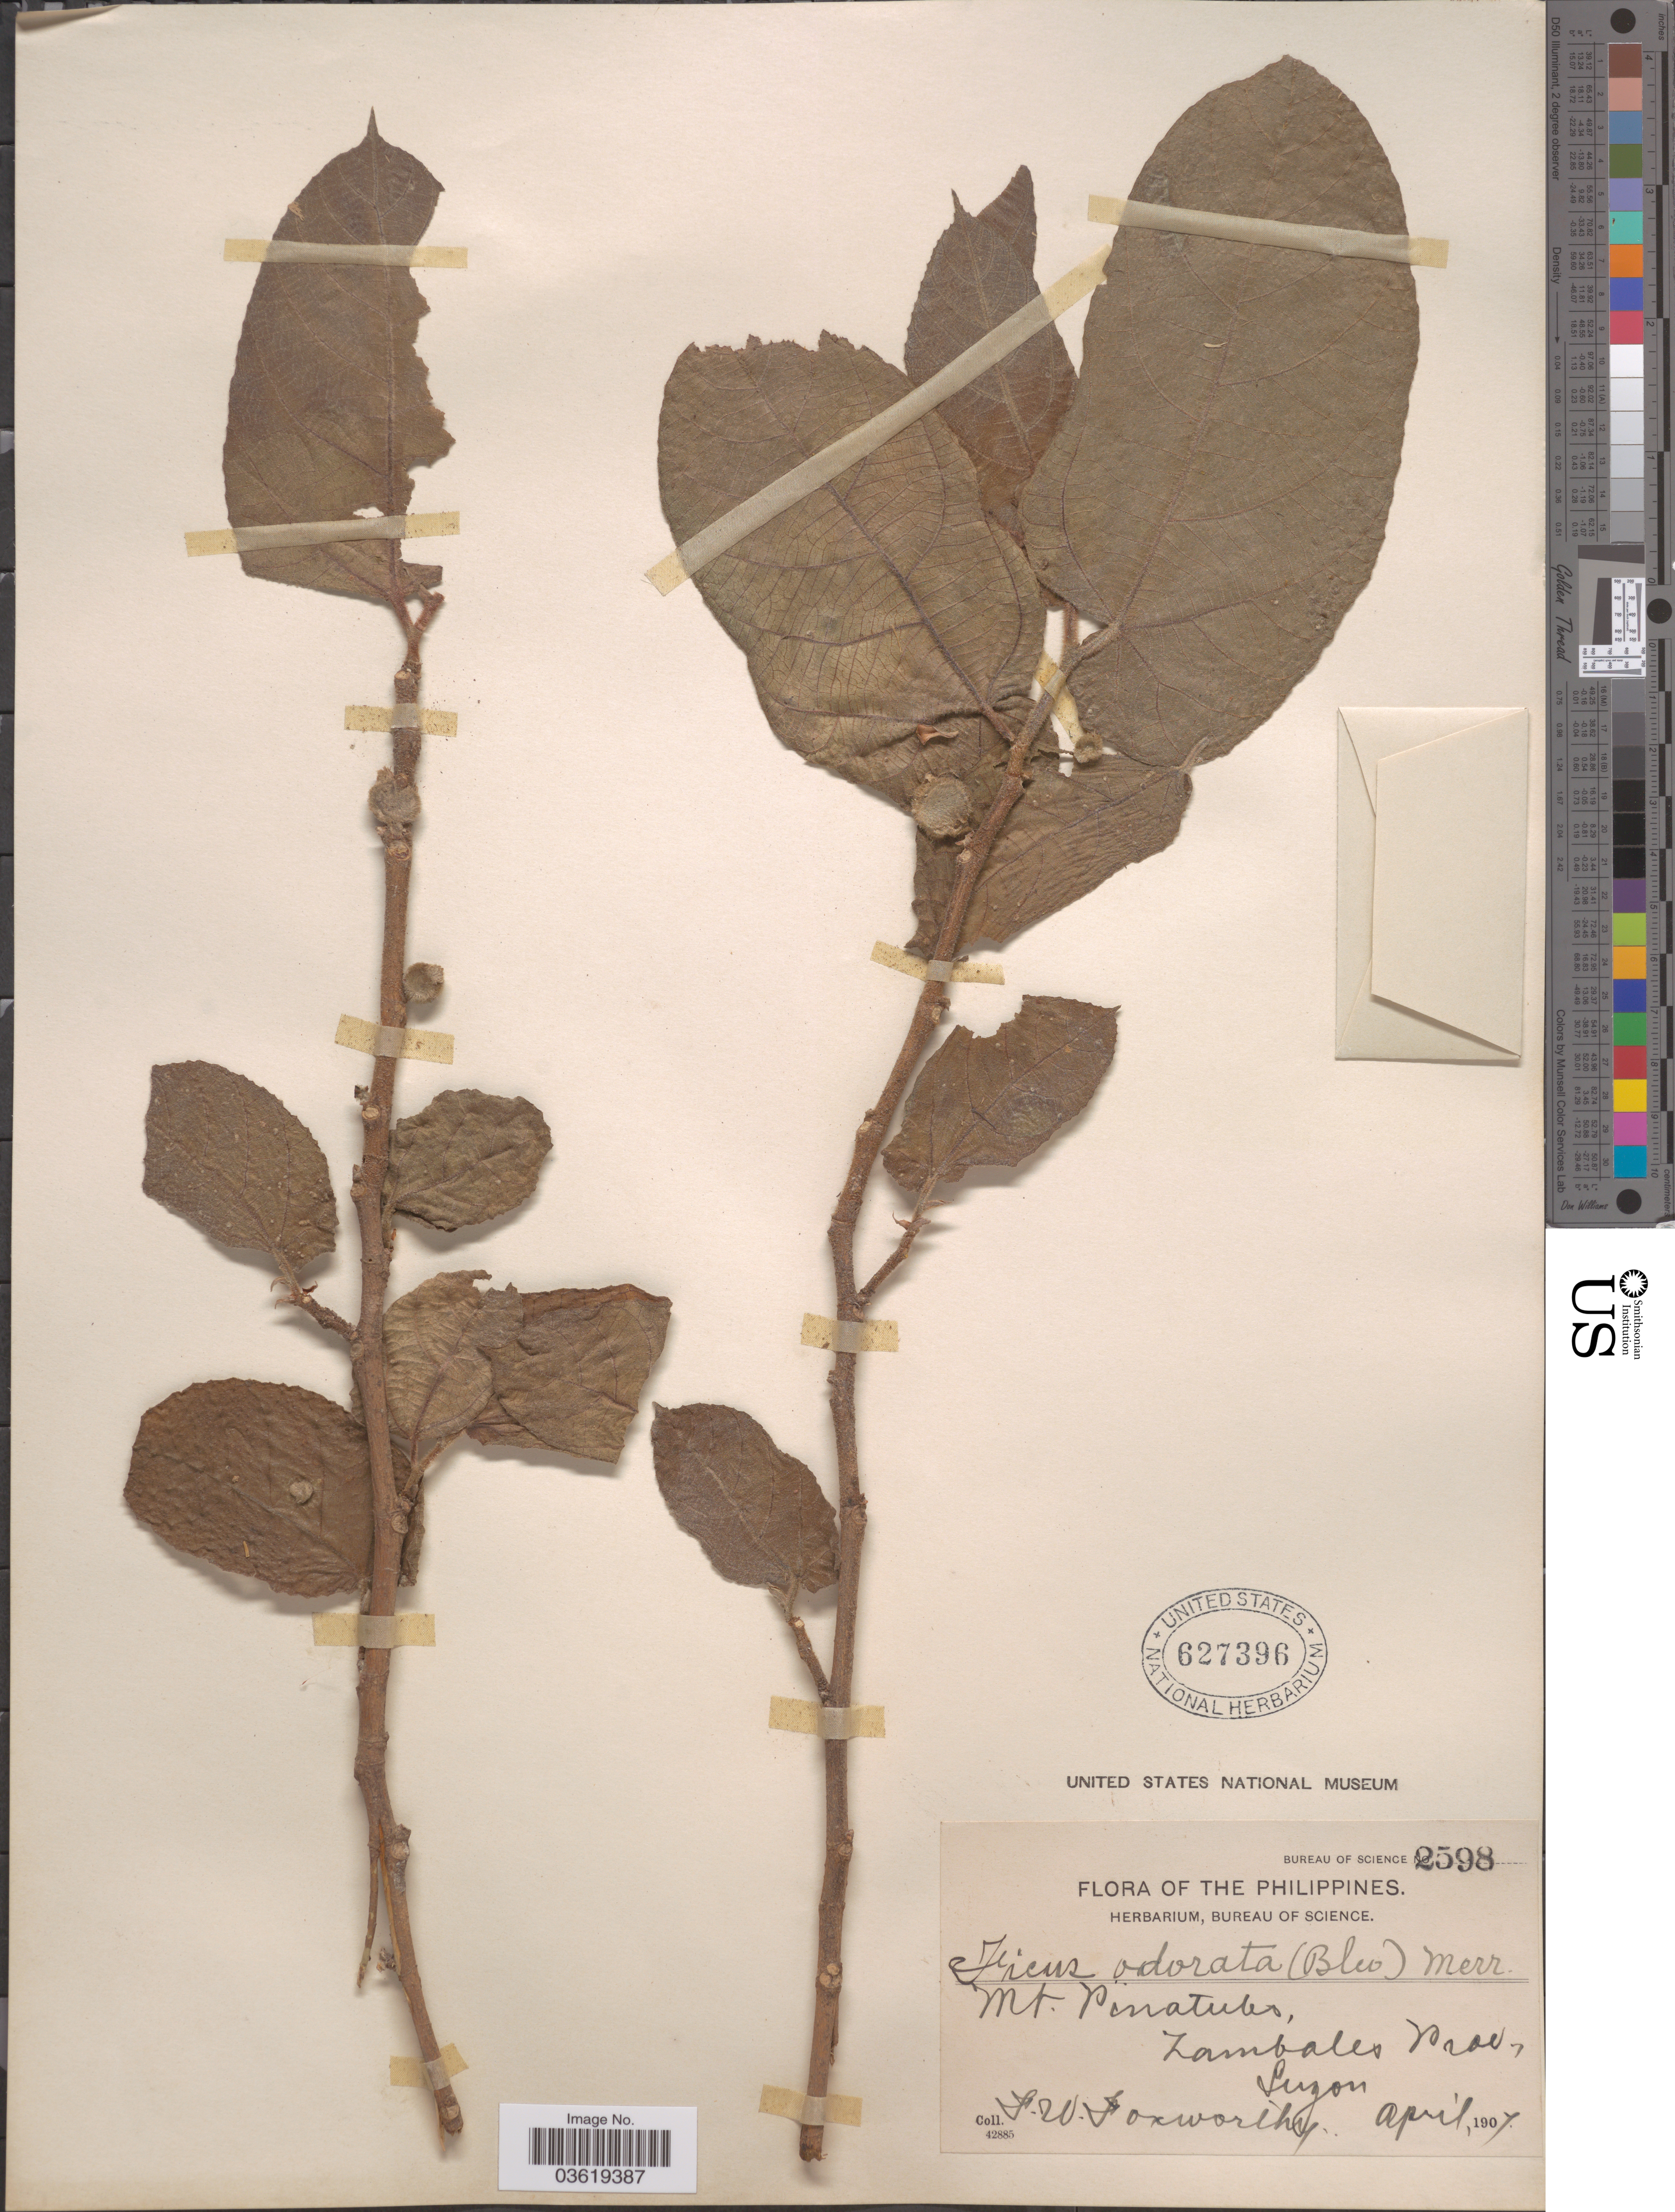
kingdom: Plantae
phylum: Tracheophyta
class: Magnoliopsida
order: Rosales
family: Moraceae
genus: Ficus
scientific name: Ficus odorata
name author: (Blanco) Merr.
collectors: F. W. Foxworthy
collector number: Bureau of Science 2598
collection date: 1907-04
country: Philippines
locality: Mt. Pinatubo, Zambales Prov., Luzon.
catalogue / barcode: US 627396